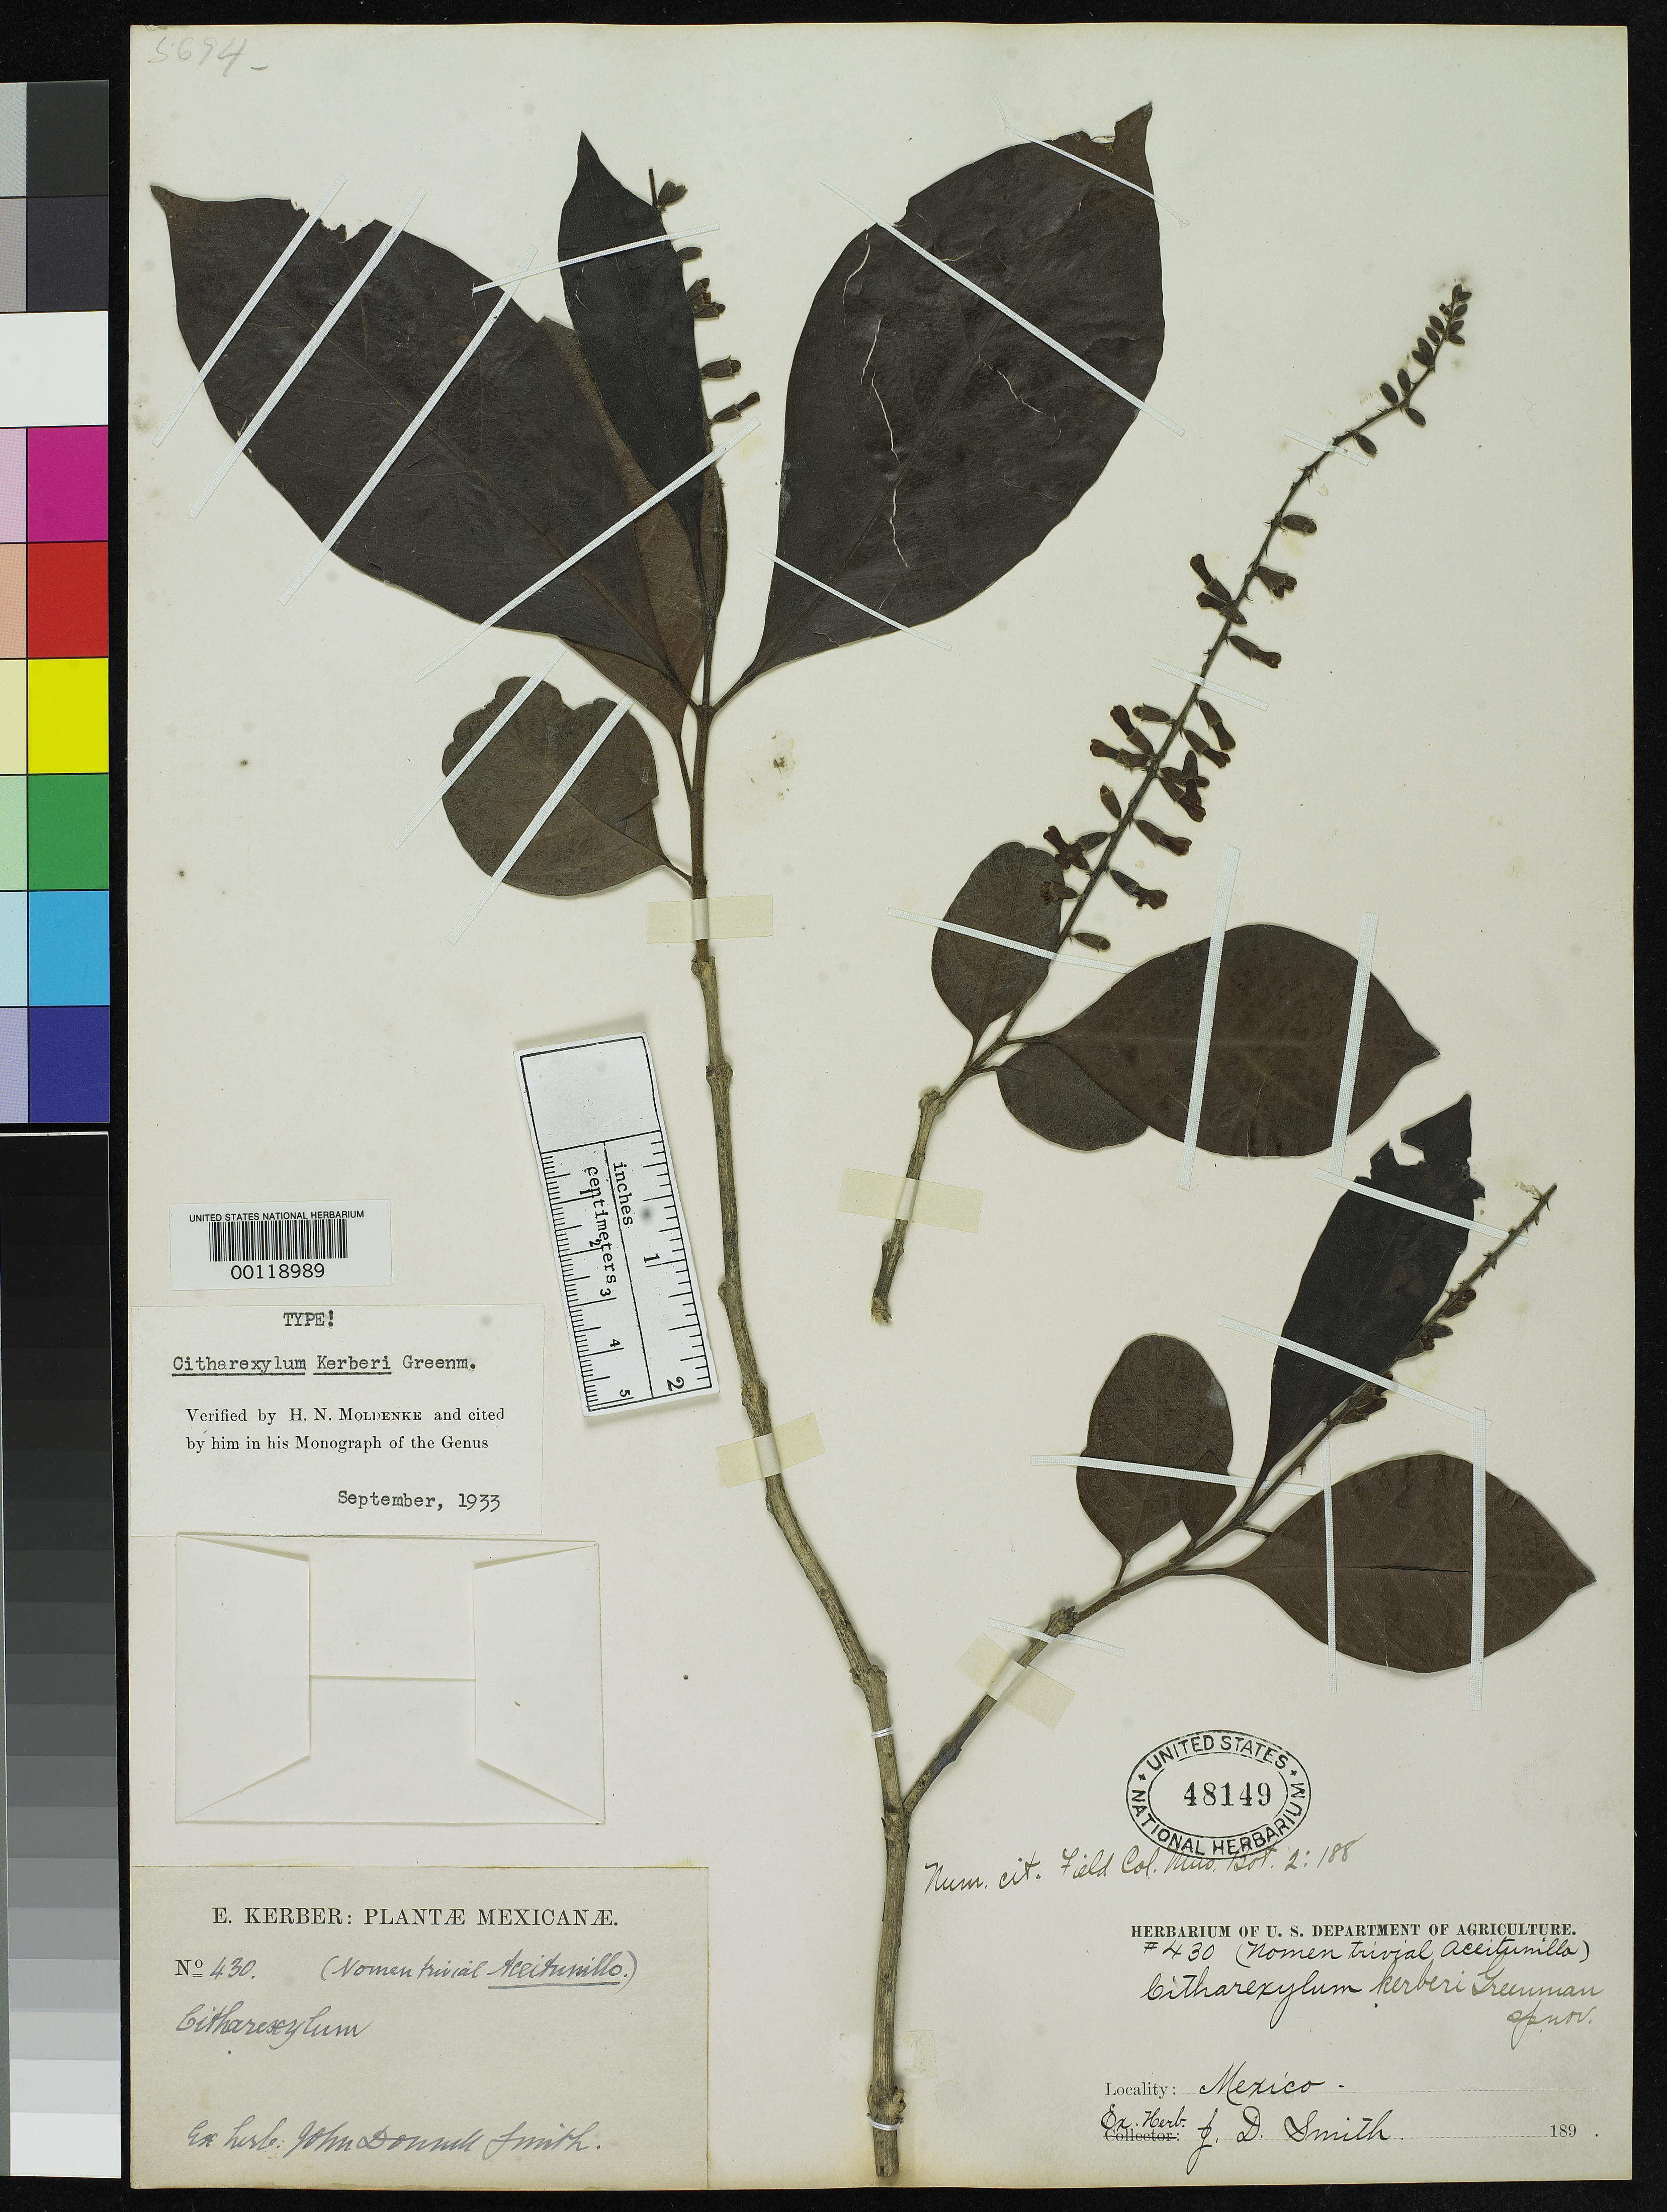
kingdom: Plantae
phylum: Tracheophyta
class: Magnoliopsida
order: Lamiales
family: Verbenaceae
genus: Citharexylum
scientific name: Citharexylum kerberi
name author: Greenm.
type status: Holotype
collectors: E. Kerber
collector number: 430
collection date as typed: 189-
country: Mexico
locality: E of Monserrat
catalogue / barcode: US 48149